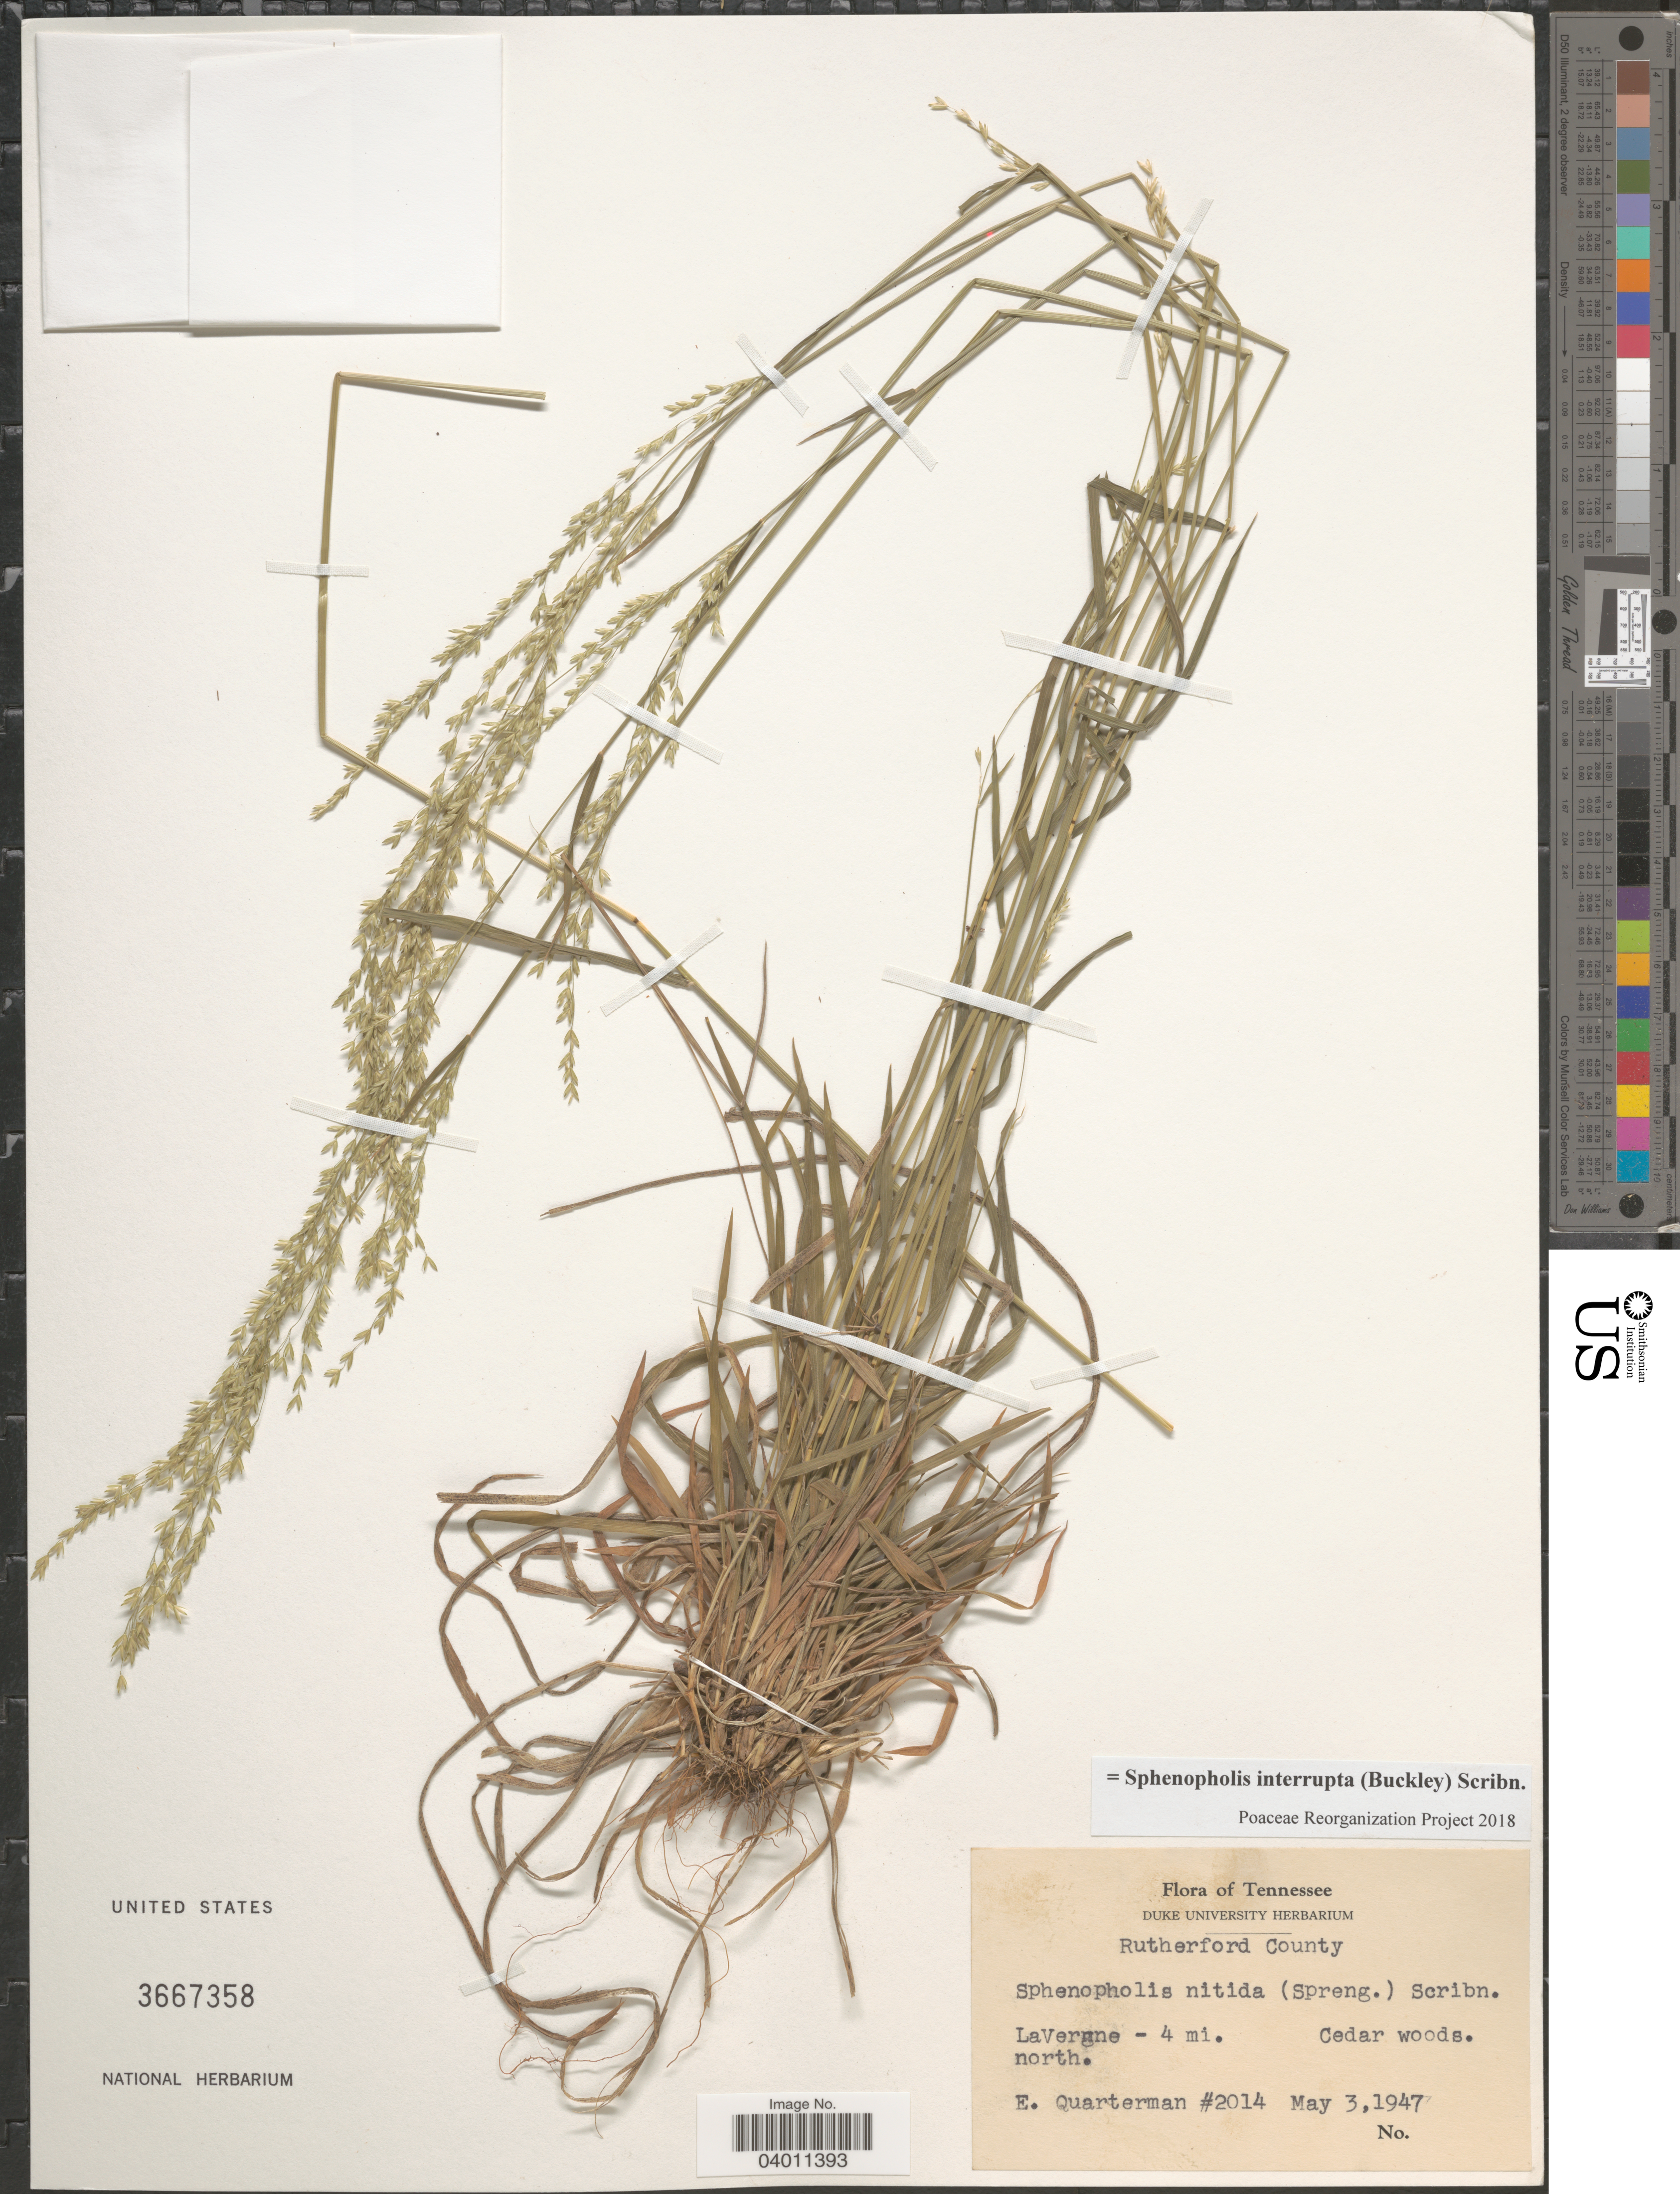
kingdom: Plantae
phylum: Tracheophyta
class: Liliopsida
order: Poales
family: Poaceae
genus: Sphenopholis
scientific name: Sphenopholis interrupta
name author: (Buckley) Scribn.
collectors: E. Quarterman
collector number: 2014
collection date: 1947-05-03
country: United States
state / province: Tennessee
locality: Rutherford County. Lavergne - 4 mi. north. Cedar woods.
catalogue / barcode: US 3667358